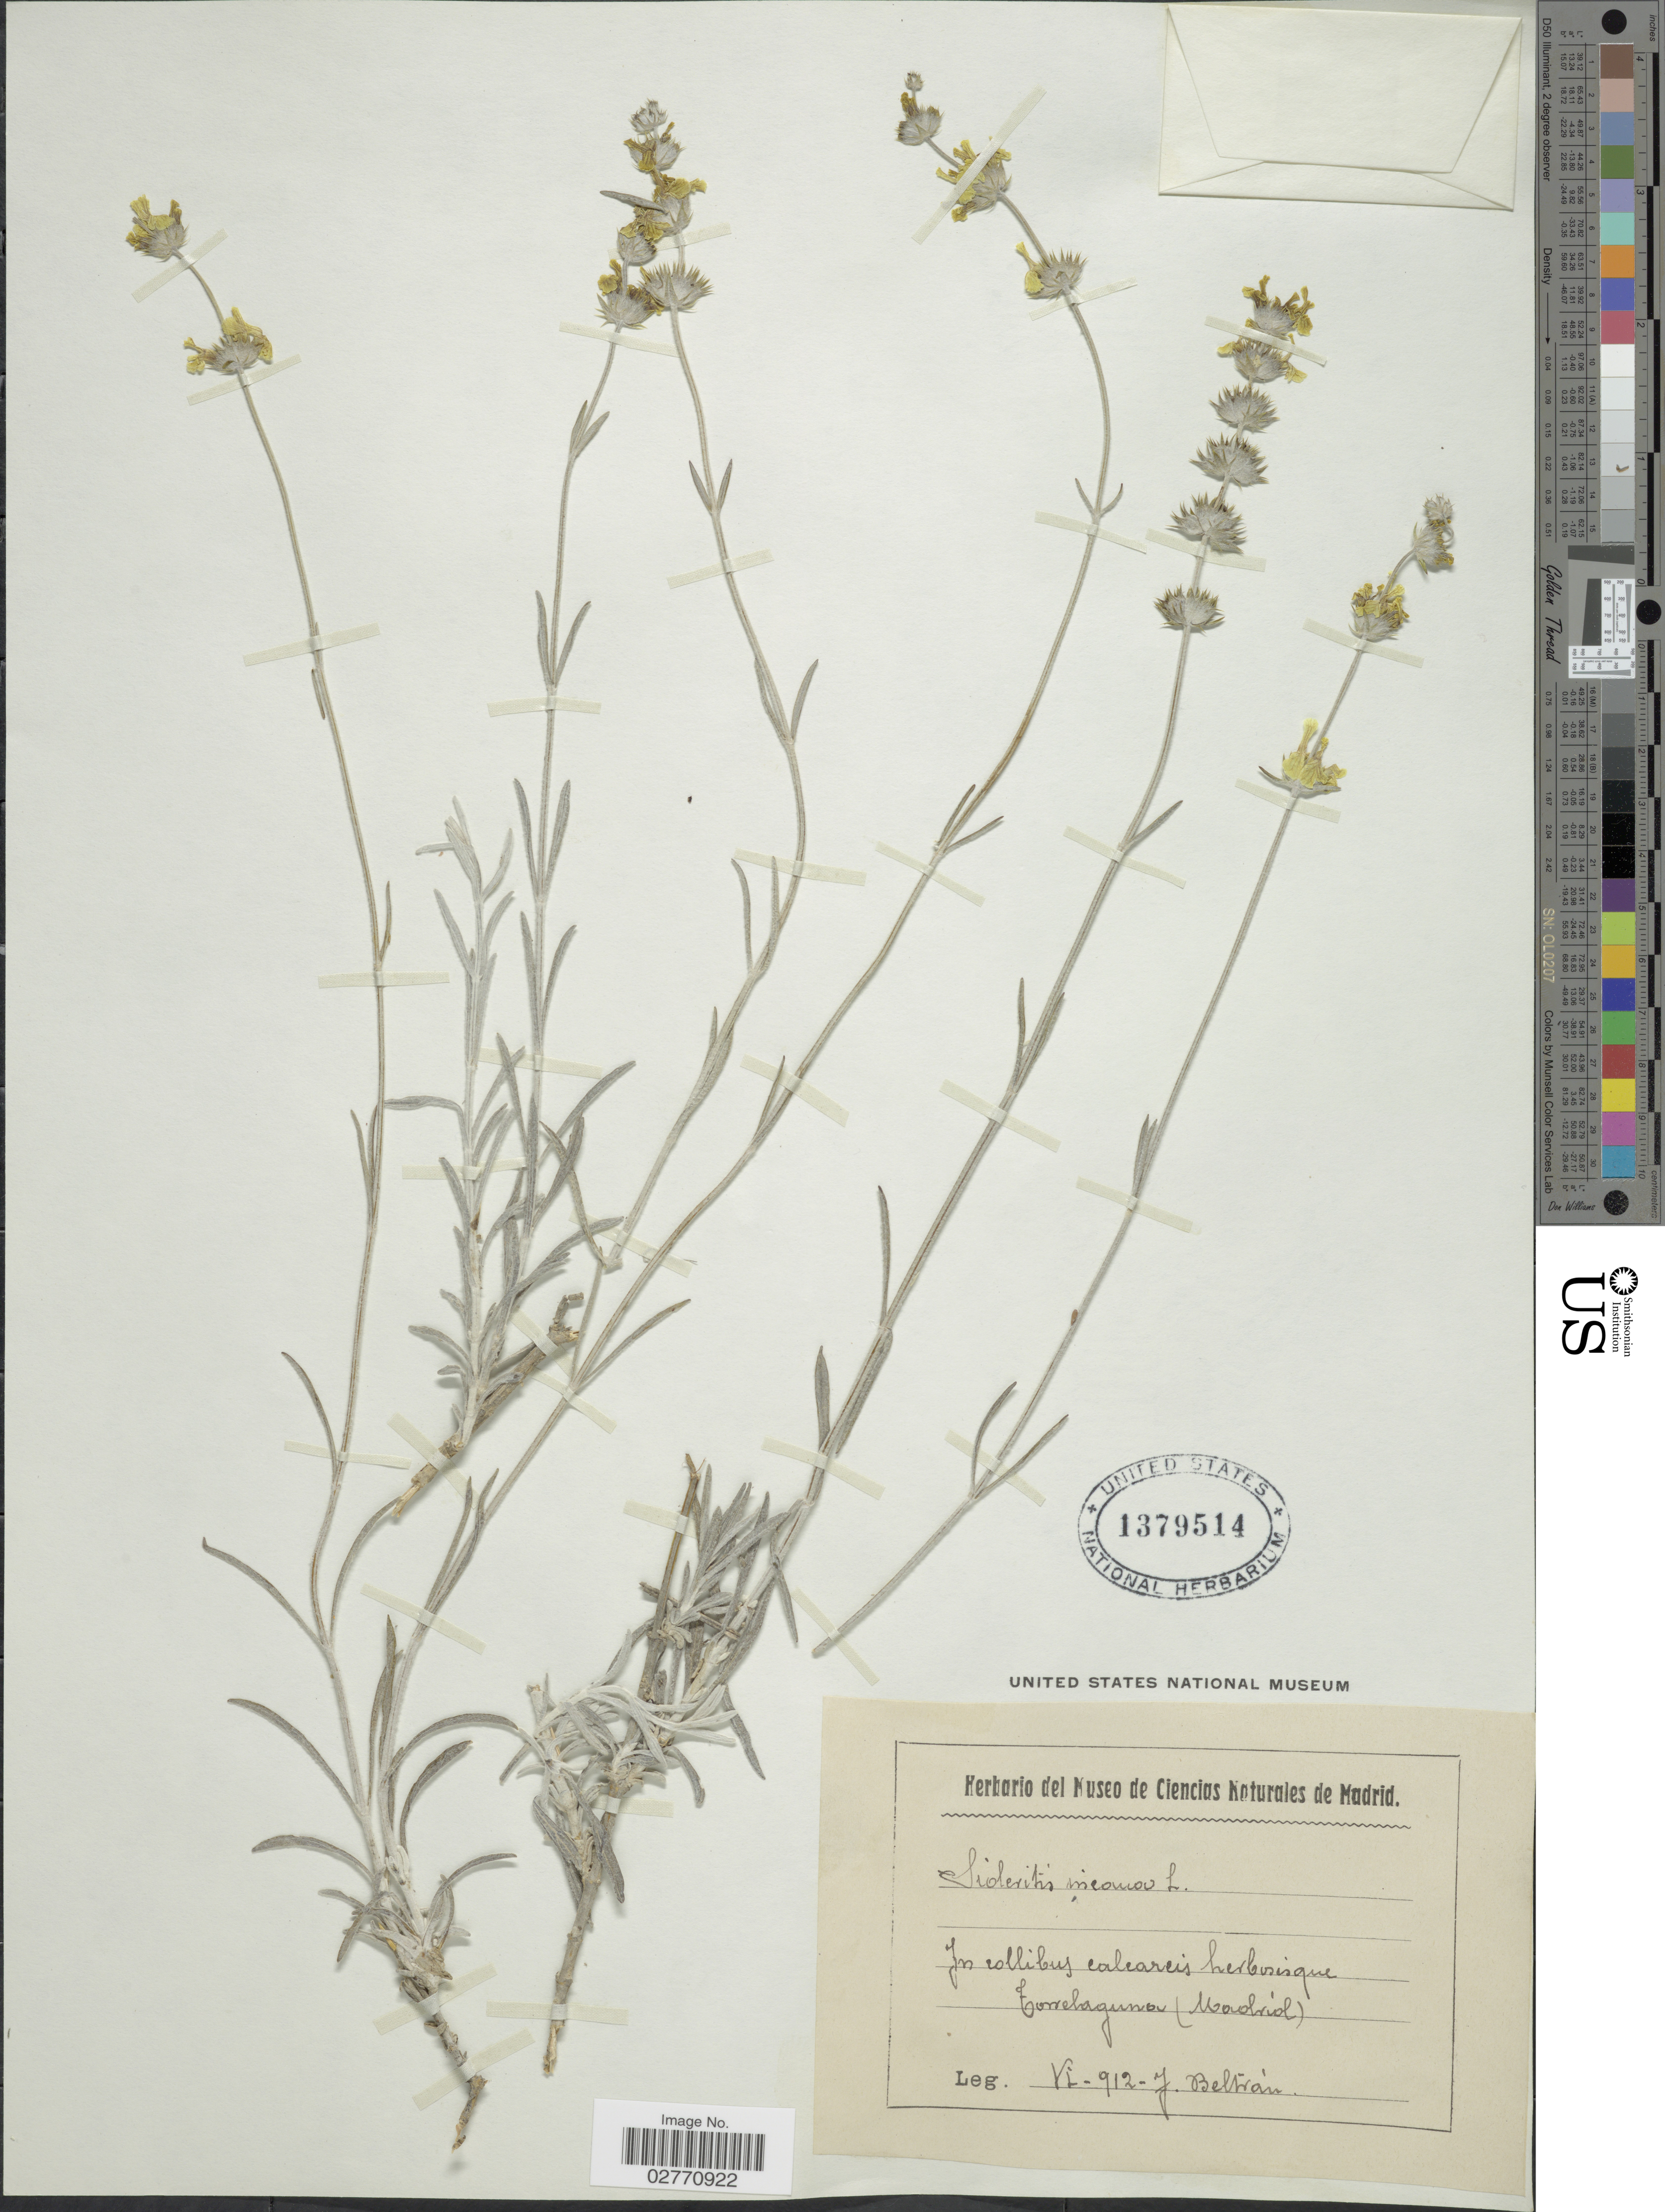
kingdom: Plantae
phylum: Tracheophyta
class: Magnoliopsida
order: Lamiales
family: Lamiaceae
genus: Sideritis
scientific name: Sideritis incana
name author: L.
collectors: J. Beltran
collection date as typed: Transcribed d/m/y: /6/912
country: Spain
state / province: Madrid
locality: In collibus calcareis herbosique Torrelaguna.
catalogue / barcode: US 1379514